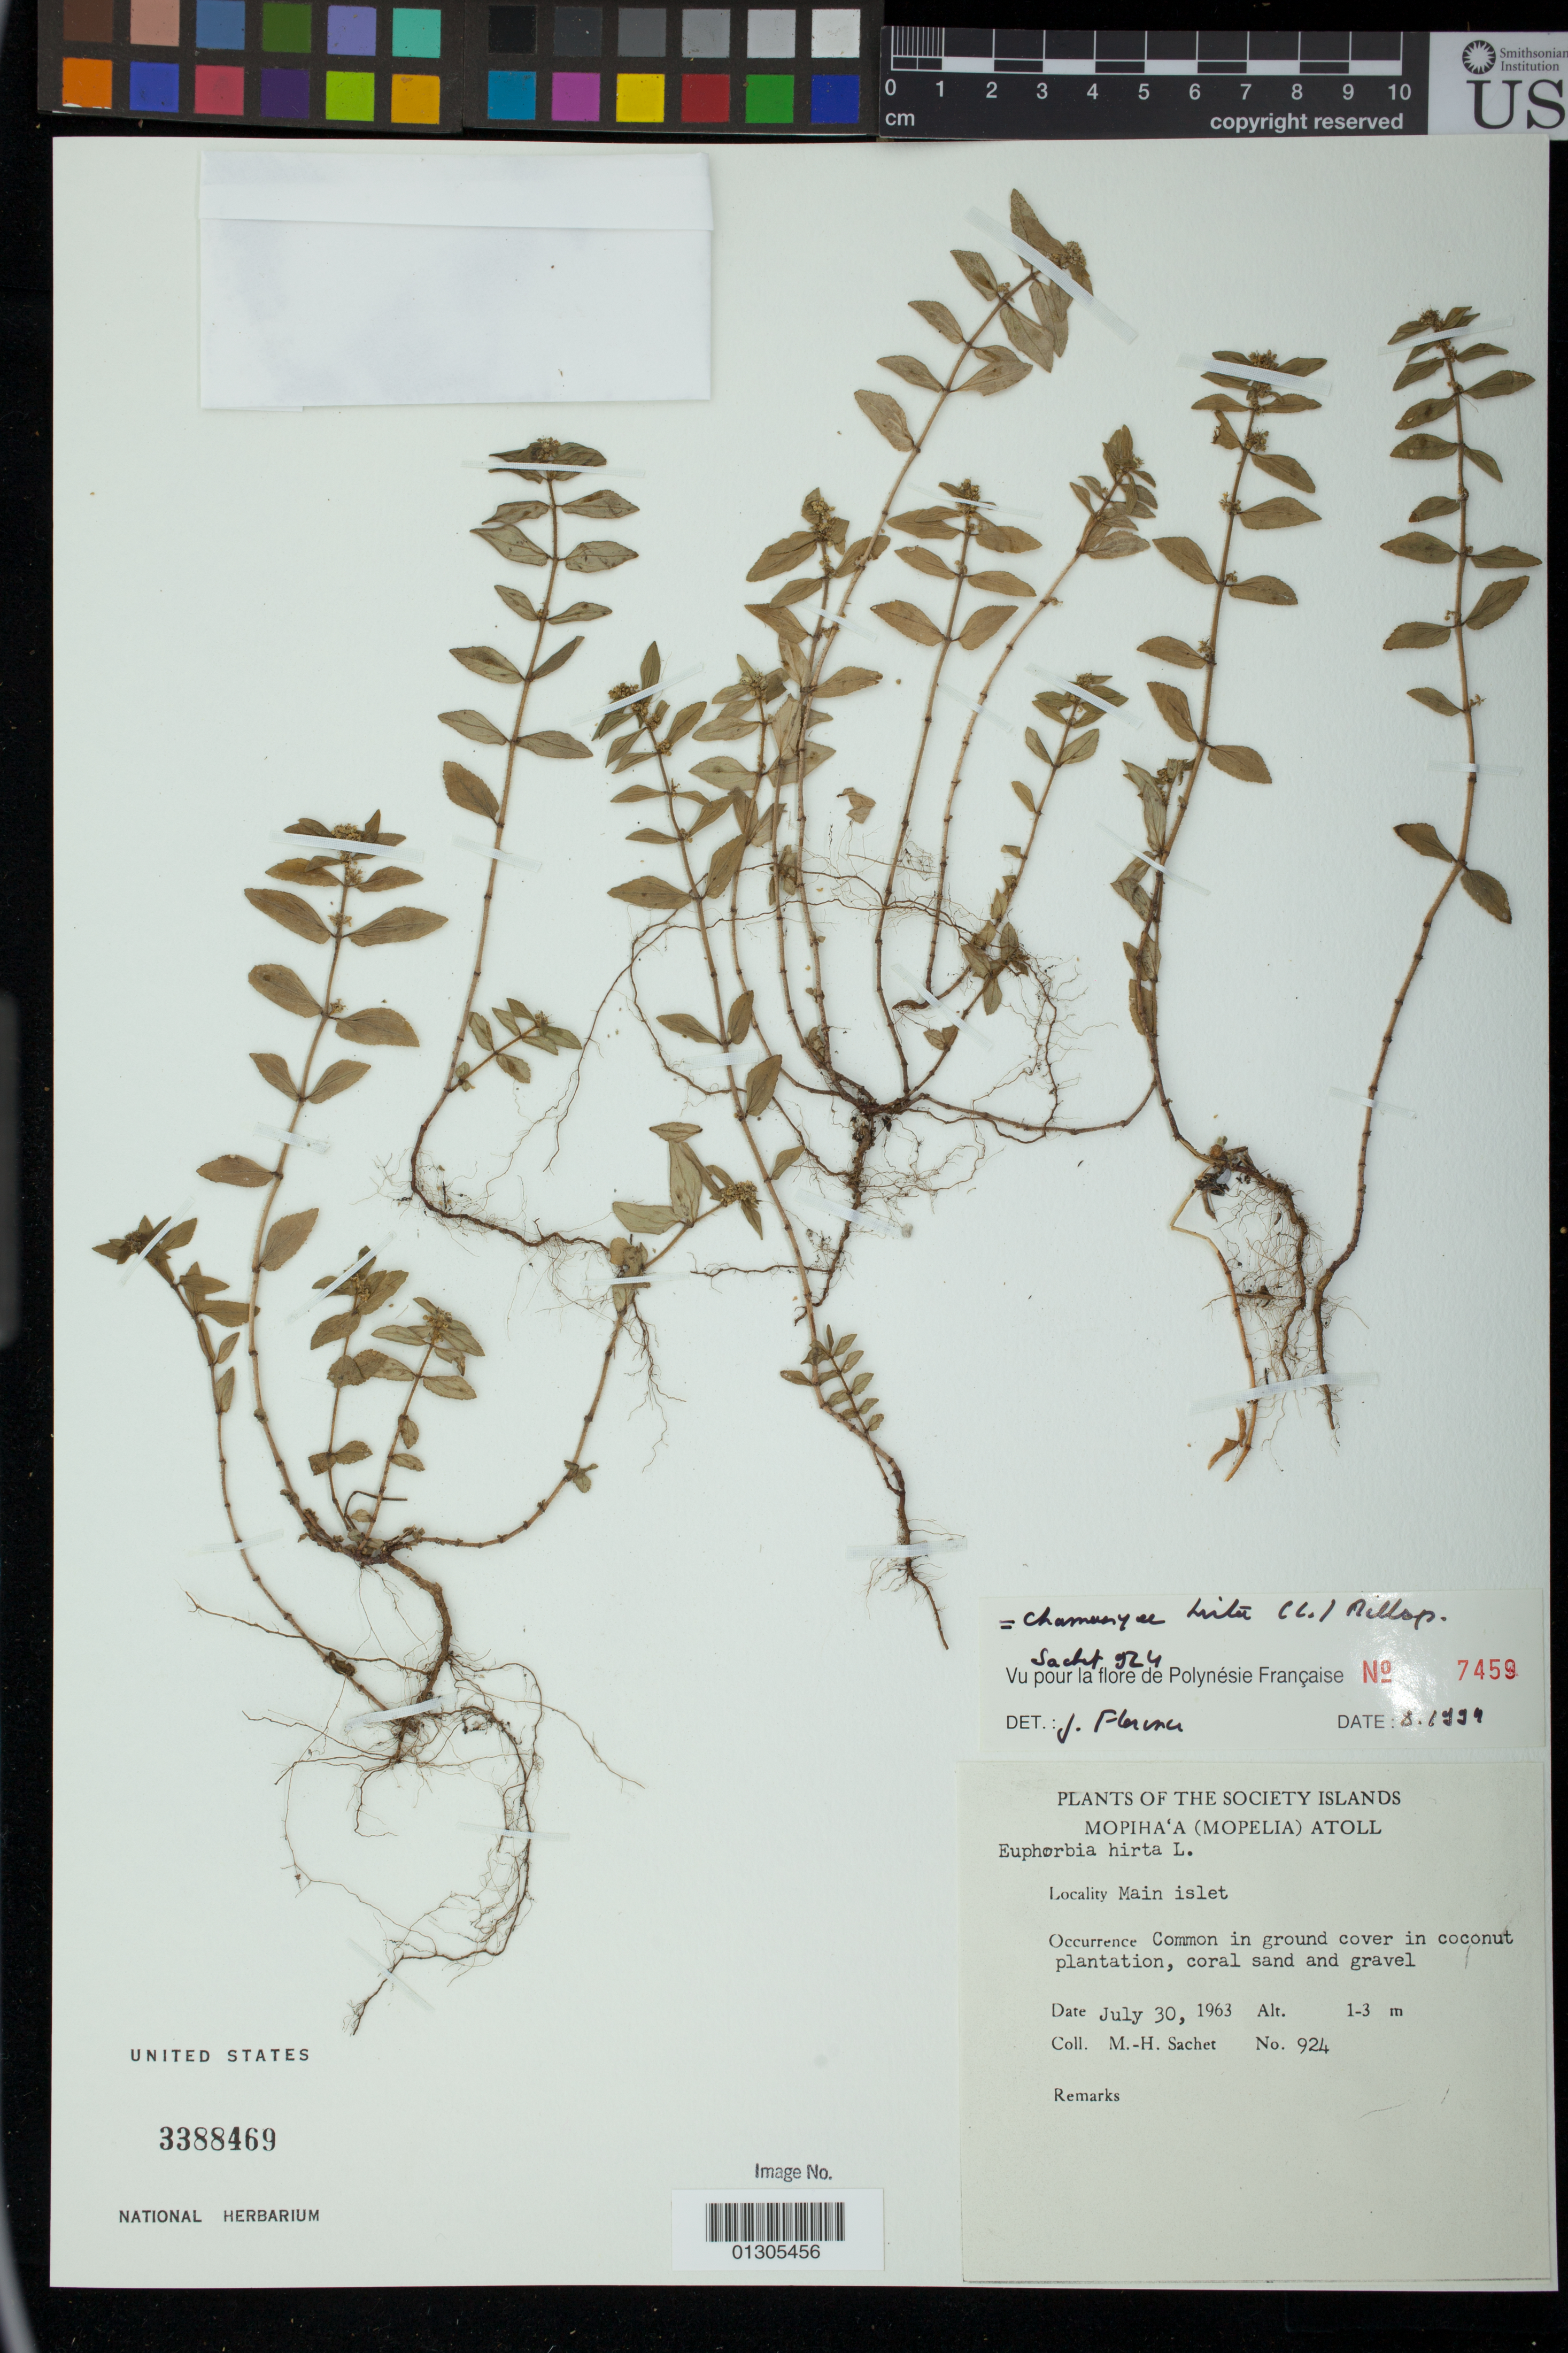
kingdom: Plantae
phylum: Tracheophyta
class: Magnoliopsida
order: Malpighiales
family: Euphorbiaceae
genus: Euphorbia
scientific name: Euphorbia hirta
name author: L.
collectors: M.-H. Sachet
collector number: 924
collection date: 1963-07-30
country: French Polynesia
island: Maupihaa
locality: Mopiha'a (Mopelia] Atoll [Atoll Maupihaa]; Main islet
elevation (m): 1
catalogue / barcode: US 3388469